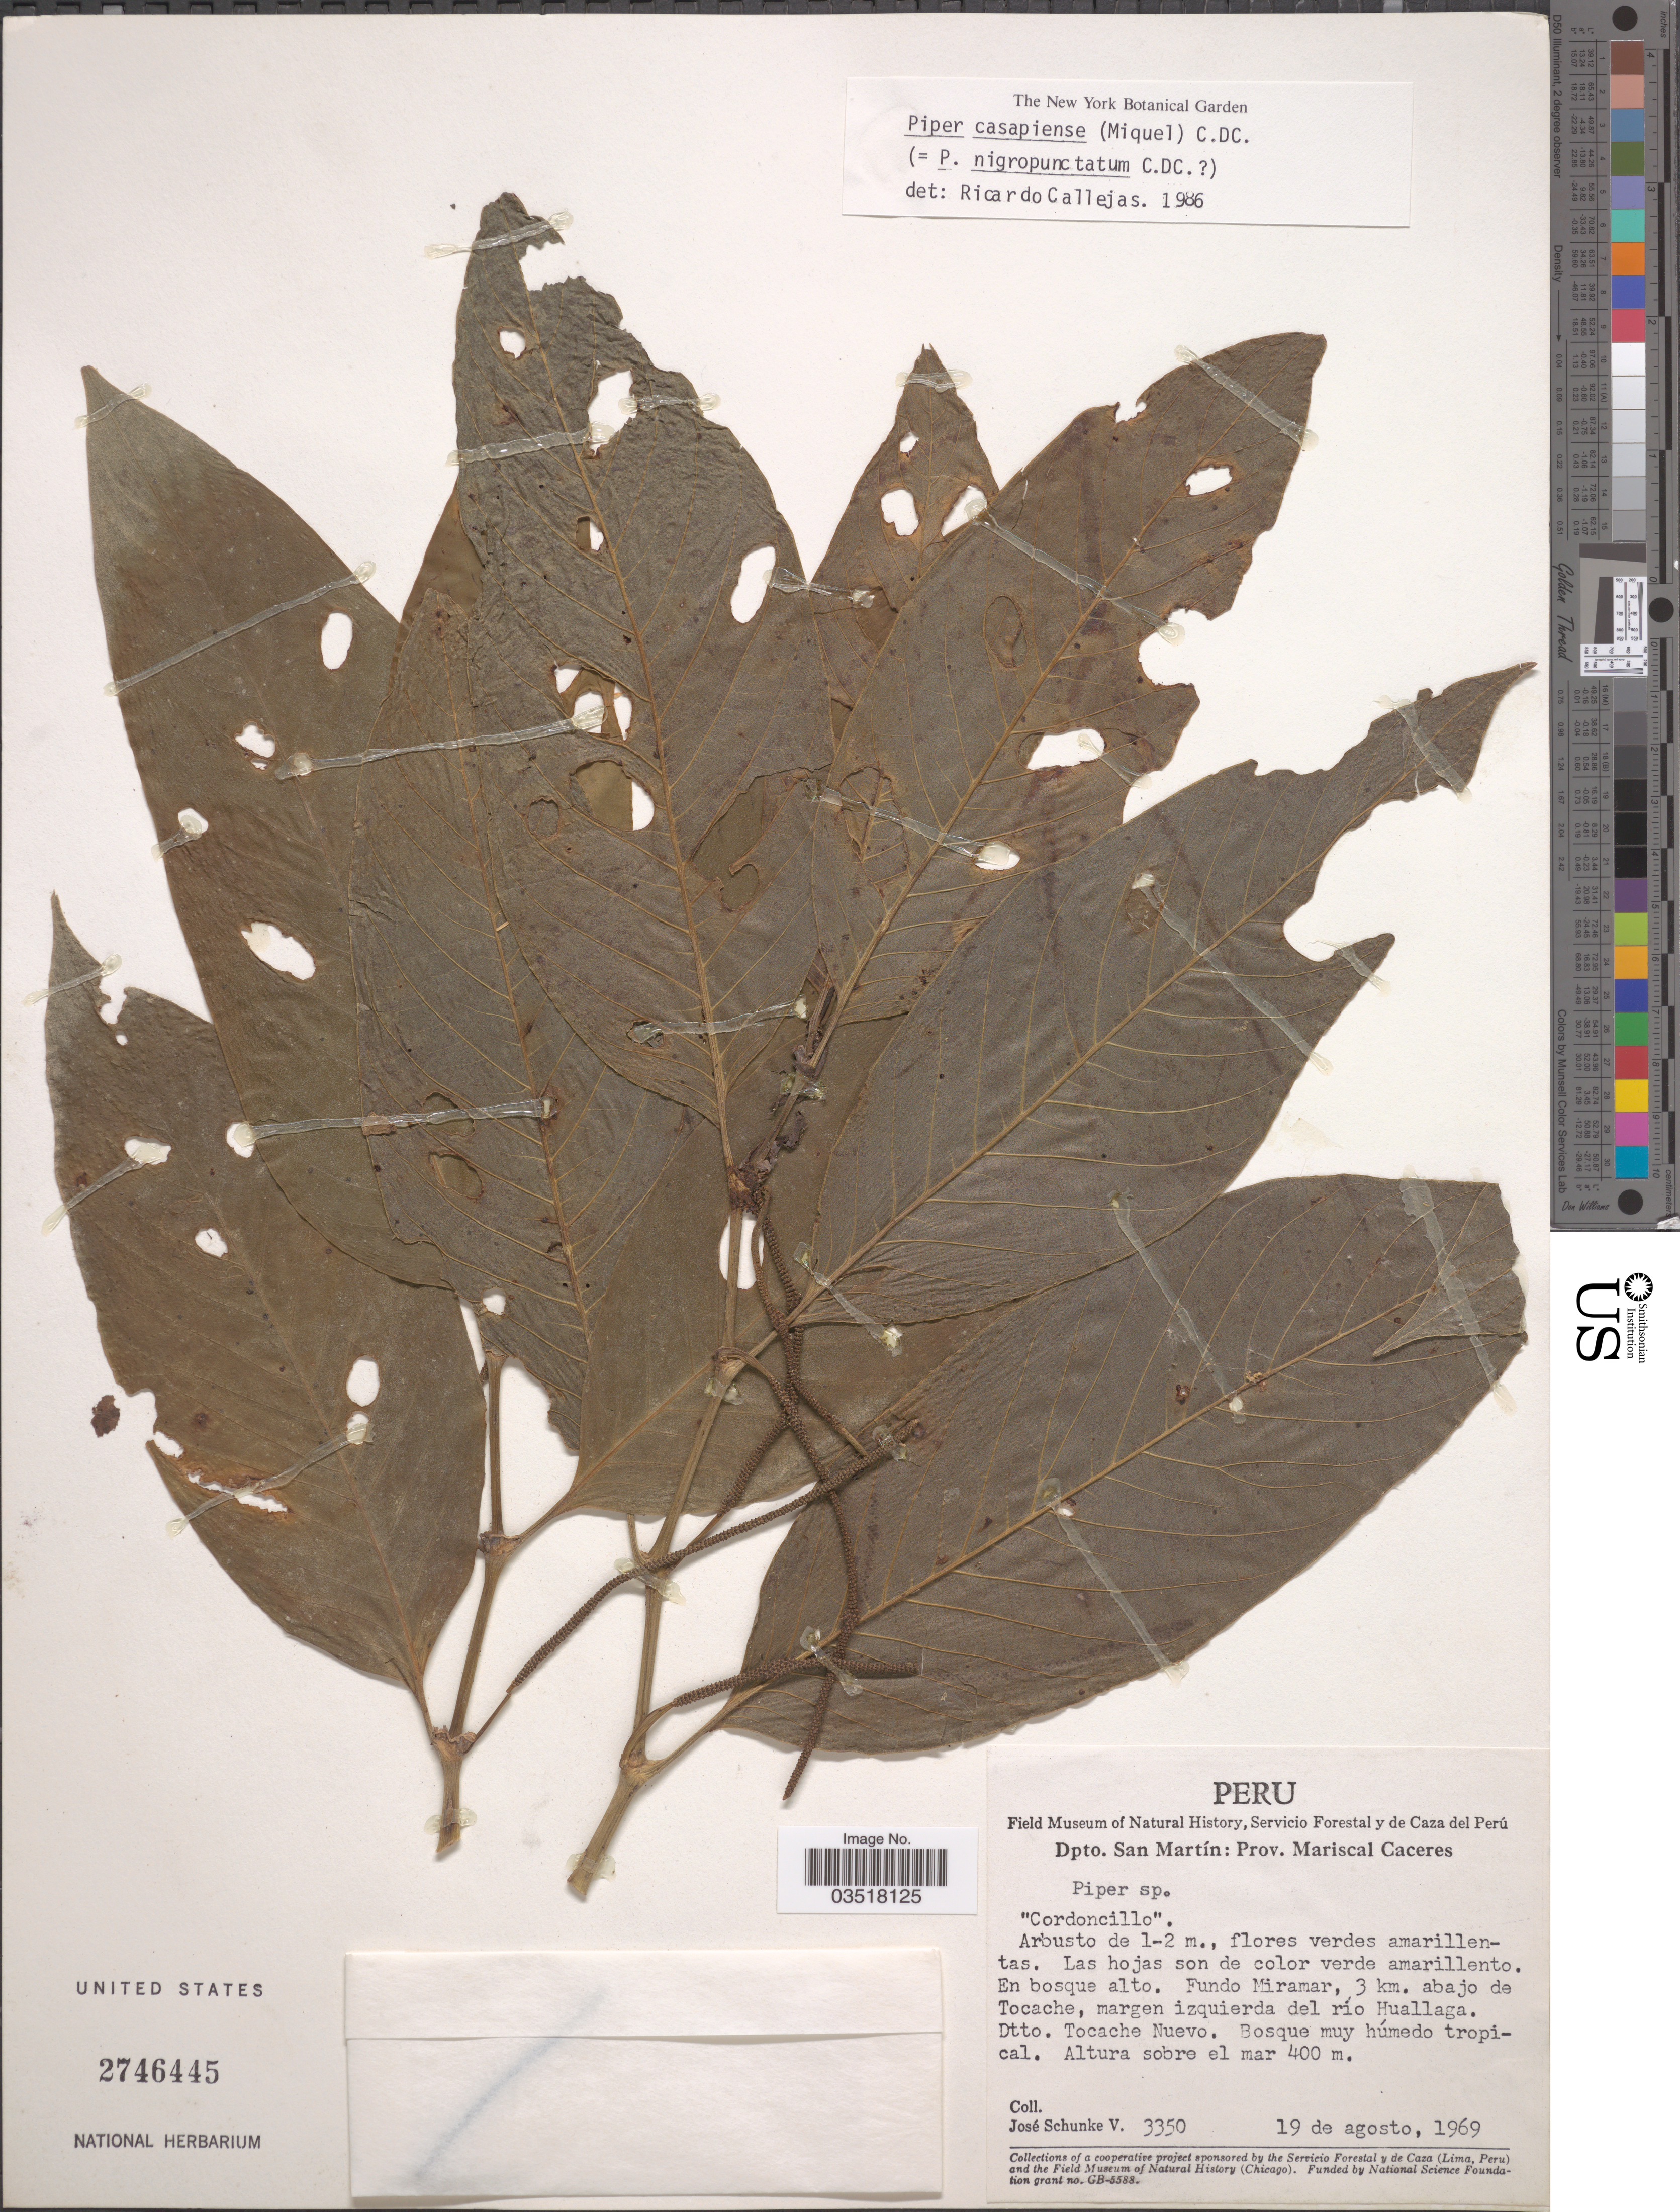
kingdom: Plantae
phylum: Tracheophyta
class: Magnoliopsida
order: Piperales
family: Piperaceae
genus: Piper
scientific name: Piper casapiense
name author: C. DC.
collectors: J. Schunke Vigo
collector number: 3350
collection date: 1969-08-19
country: Peru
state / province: San Martín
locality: Dpto. San Martín: Prov. Mariscal Caceres. Fundo Miramar, 3 km. abajo de Tocache, margen izquierda del río Huallaga. Dtto. Tocache Nuevo.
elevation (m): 400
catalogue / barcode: US 2746445